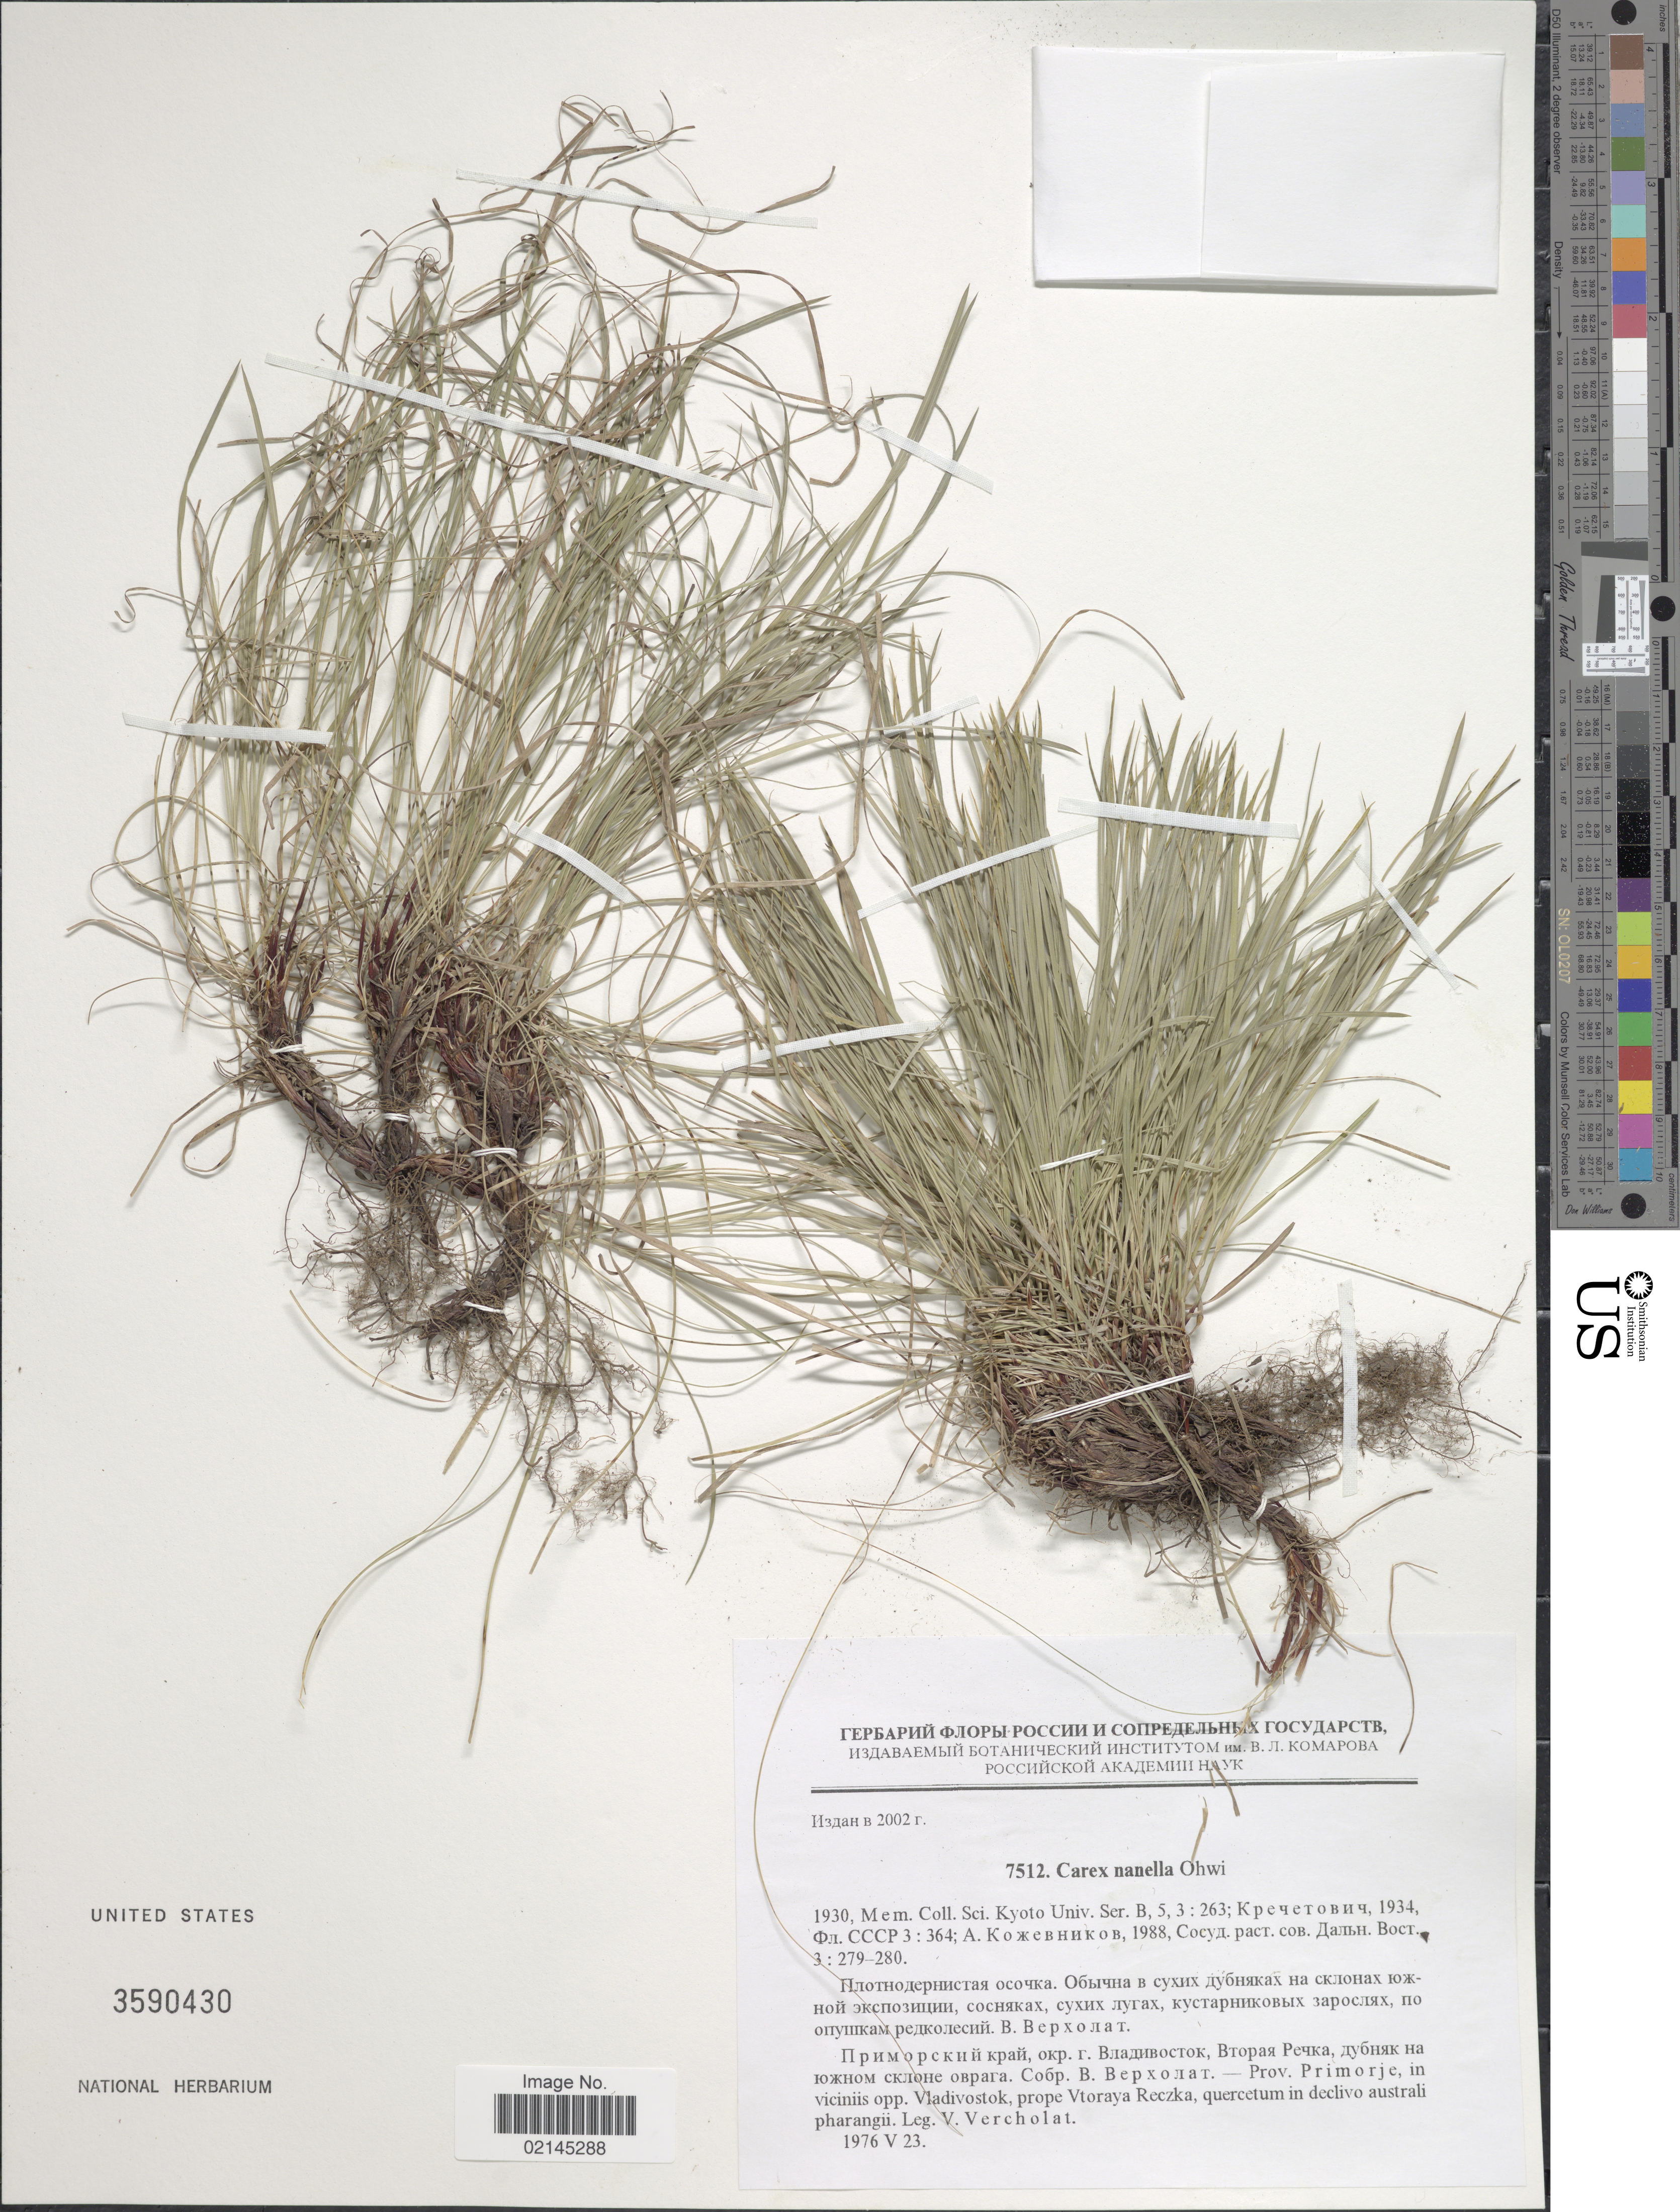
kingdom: Plantae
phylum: Tracheophyta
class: Liliopsida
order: Poales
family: Cyperaceae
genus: Carex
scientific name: Carex callitrichos var. nana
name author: (H. Lév. & Vaniot) Liang et al.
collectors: V. Vercholat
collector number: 7512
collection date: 1976-05-23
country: Russian Federation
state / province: Primorsky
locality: Prov. Primorje, in viciniis opp. Vladivostok, prope Vtoraya Reczka, quercetum in declivo australi pharangii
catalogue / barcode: US 3590430